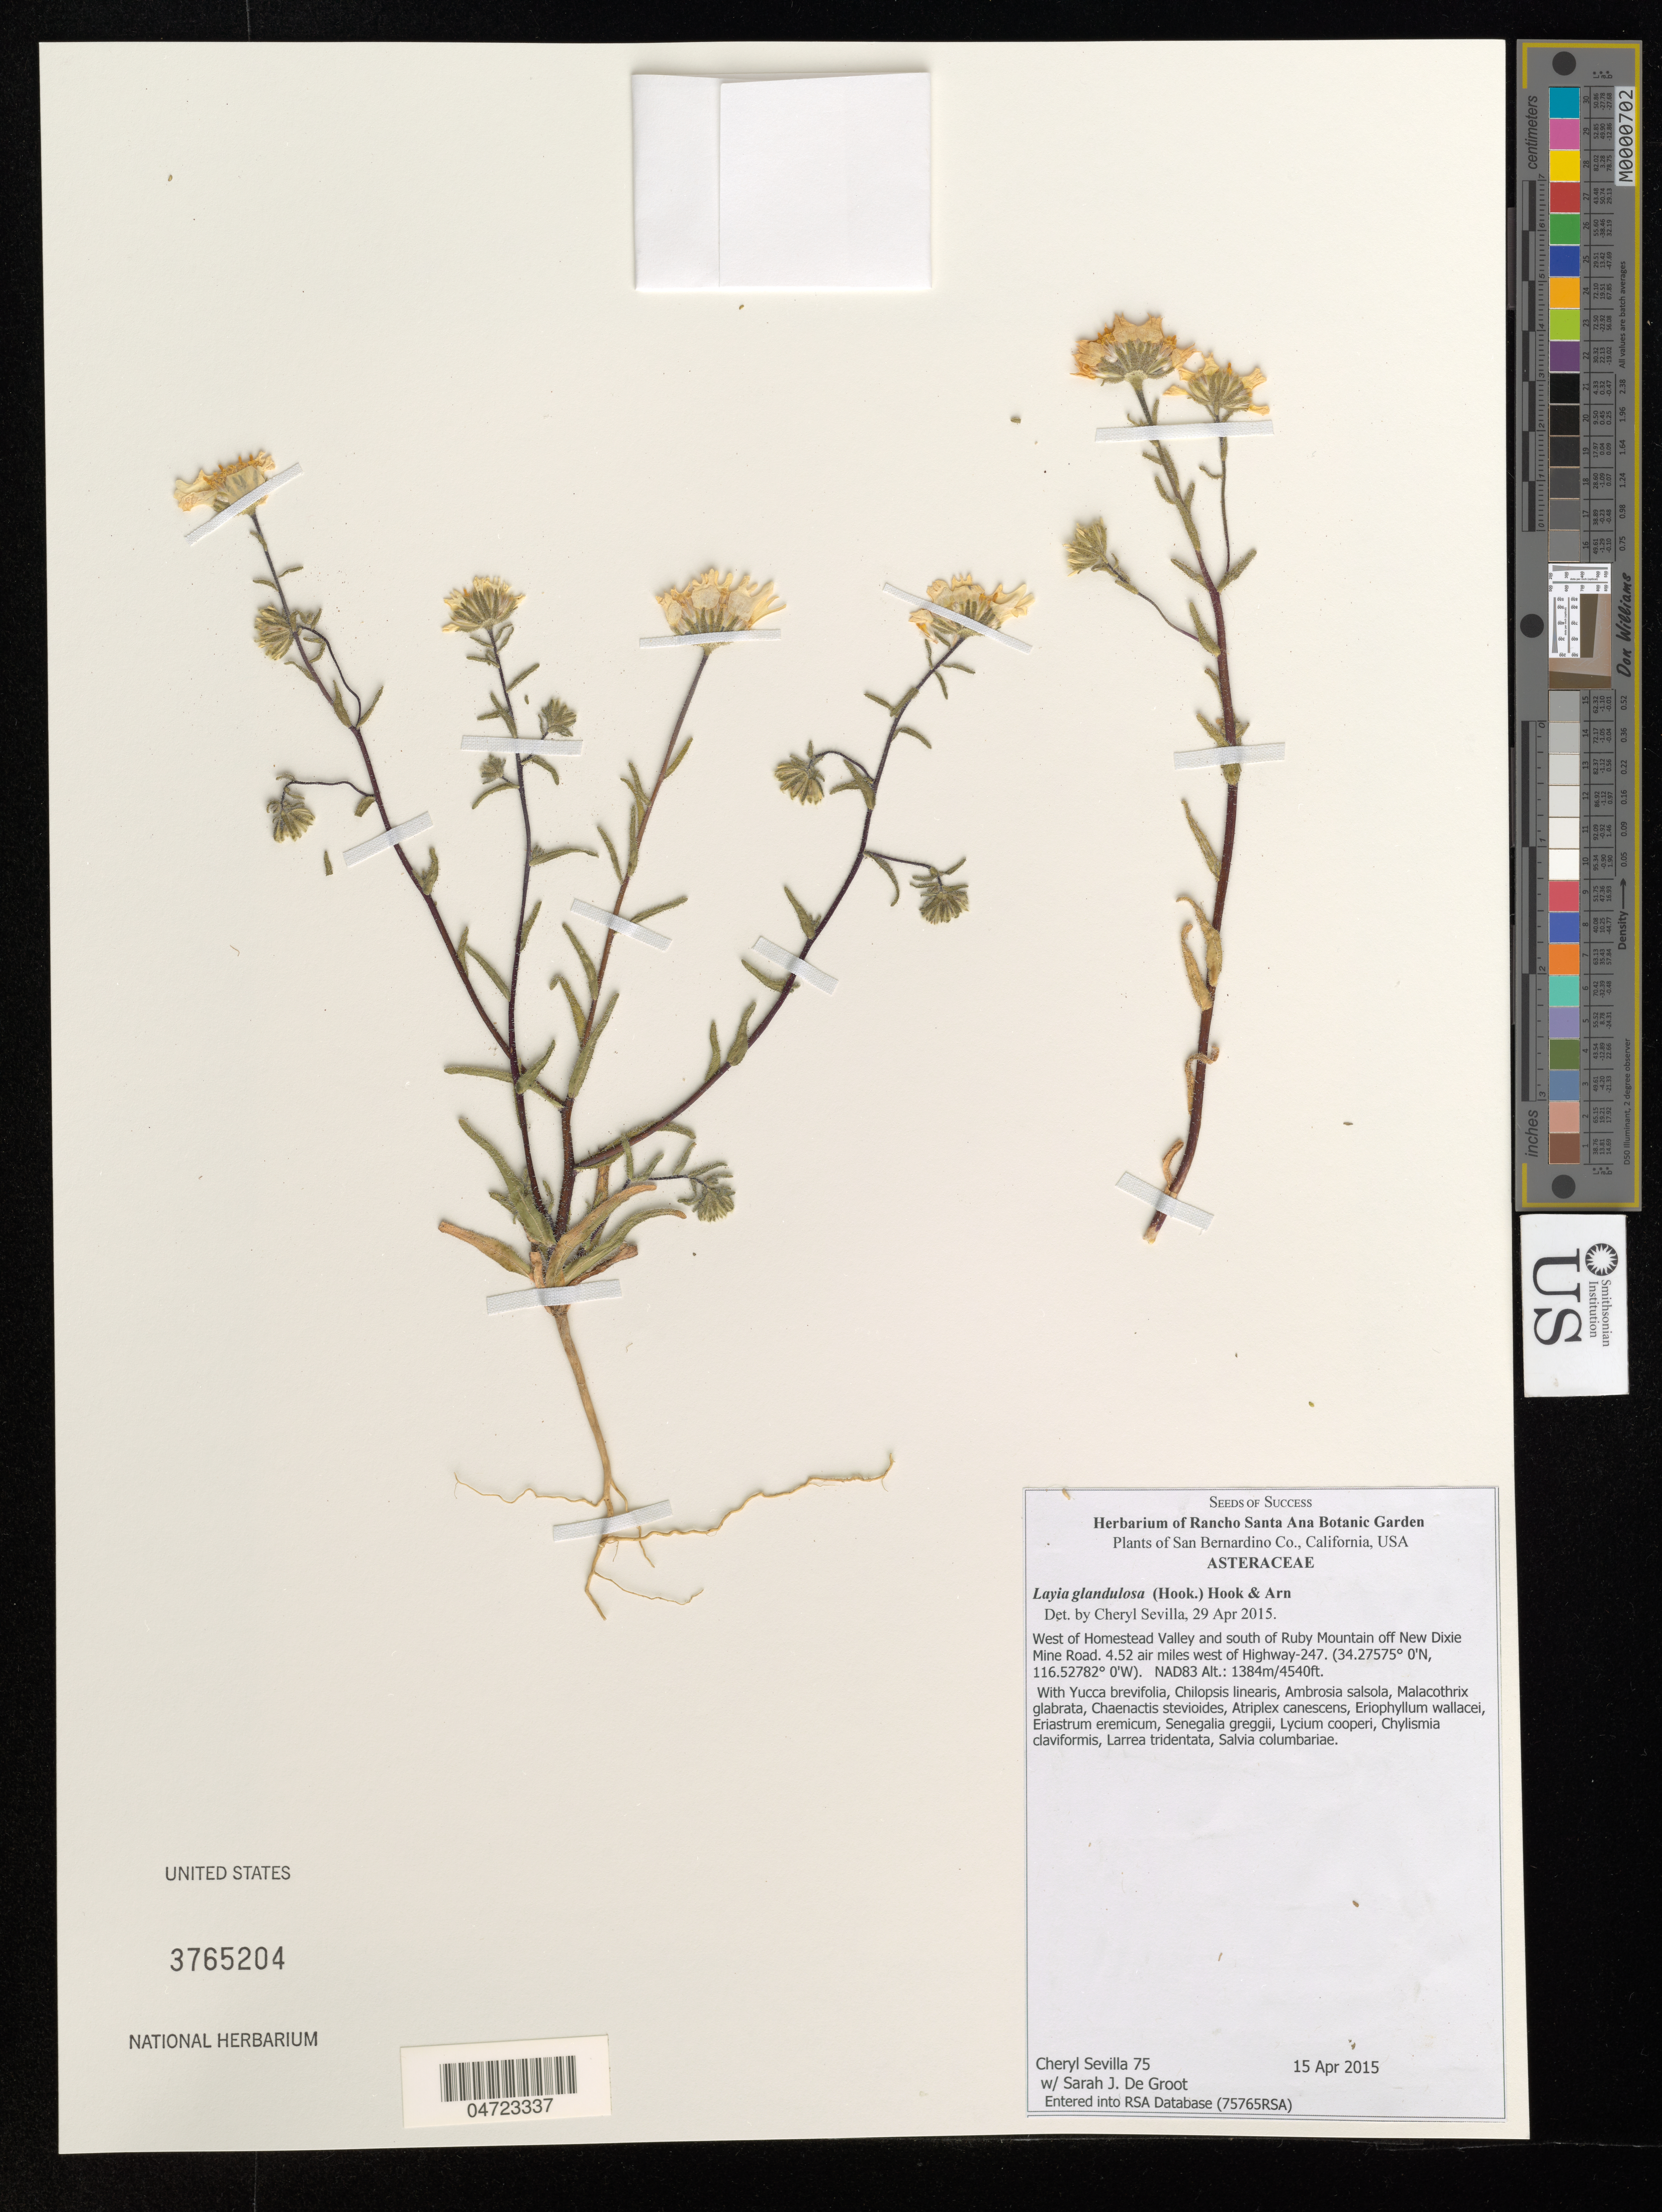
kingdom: Plantae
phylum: Tracheophyta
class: Magnoliopsida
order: Asterales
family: Asteraceae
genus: Layia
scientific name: Layia glandulosa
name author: Hook. & Arn.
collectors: C. Sevilla & S. De Groot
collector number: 75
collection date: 2015-04-15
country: United States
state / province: California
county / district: San Bernardino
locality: San Bernardino Co. West of Homestead Valley and south of Ruby Mountain off New Dixie Mine Road. 4.52 air miles west of Highway-247.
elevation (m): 1384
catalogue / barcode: US 3765204